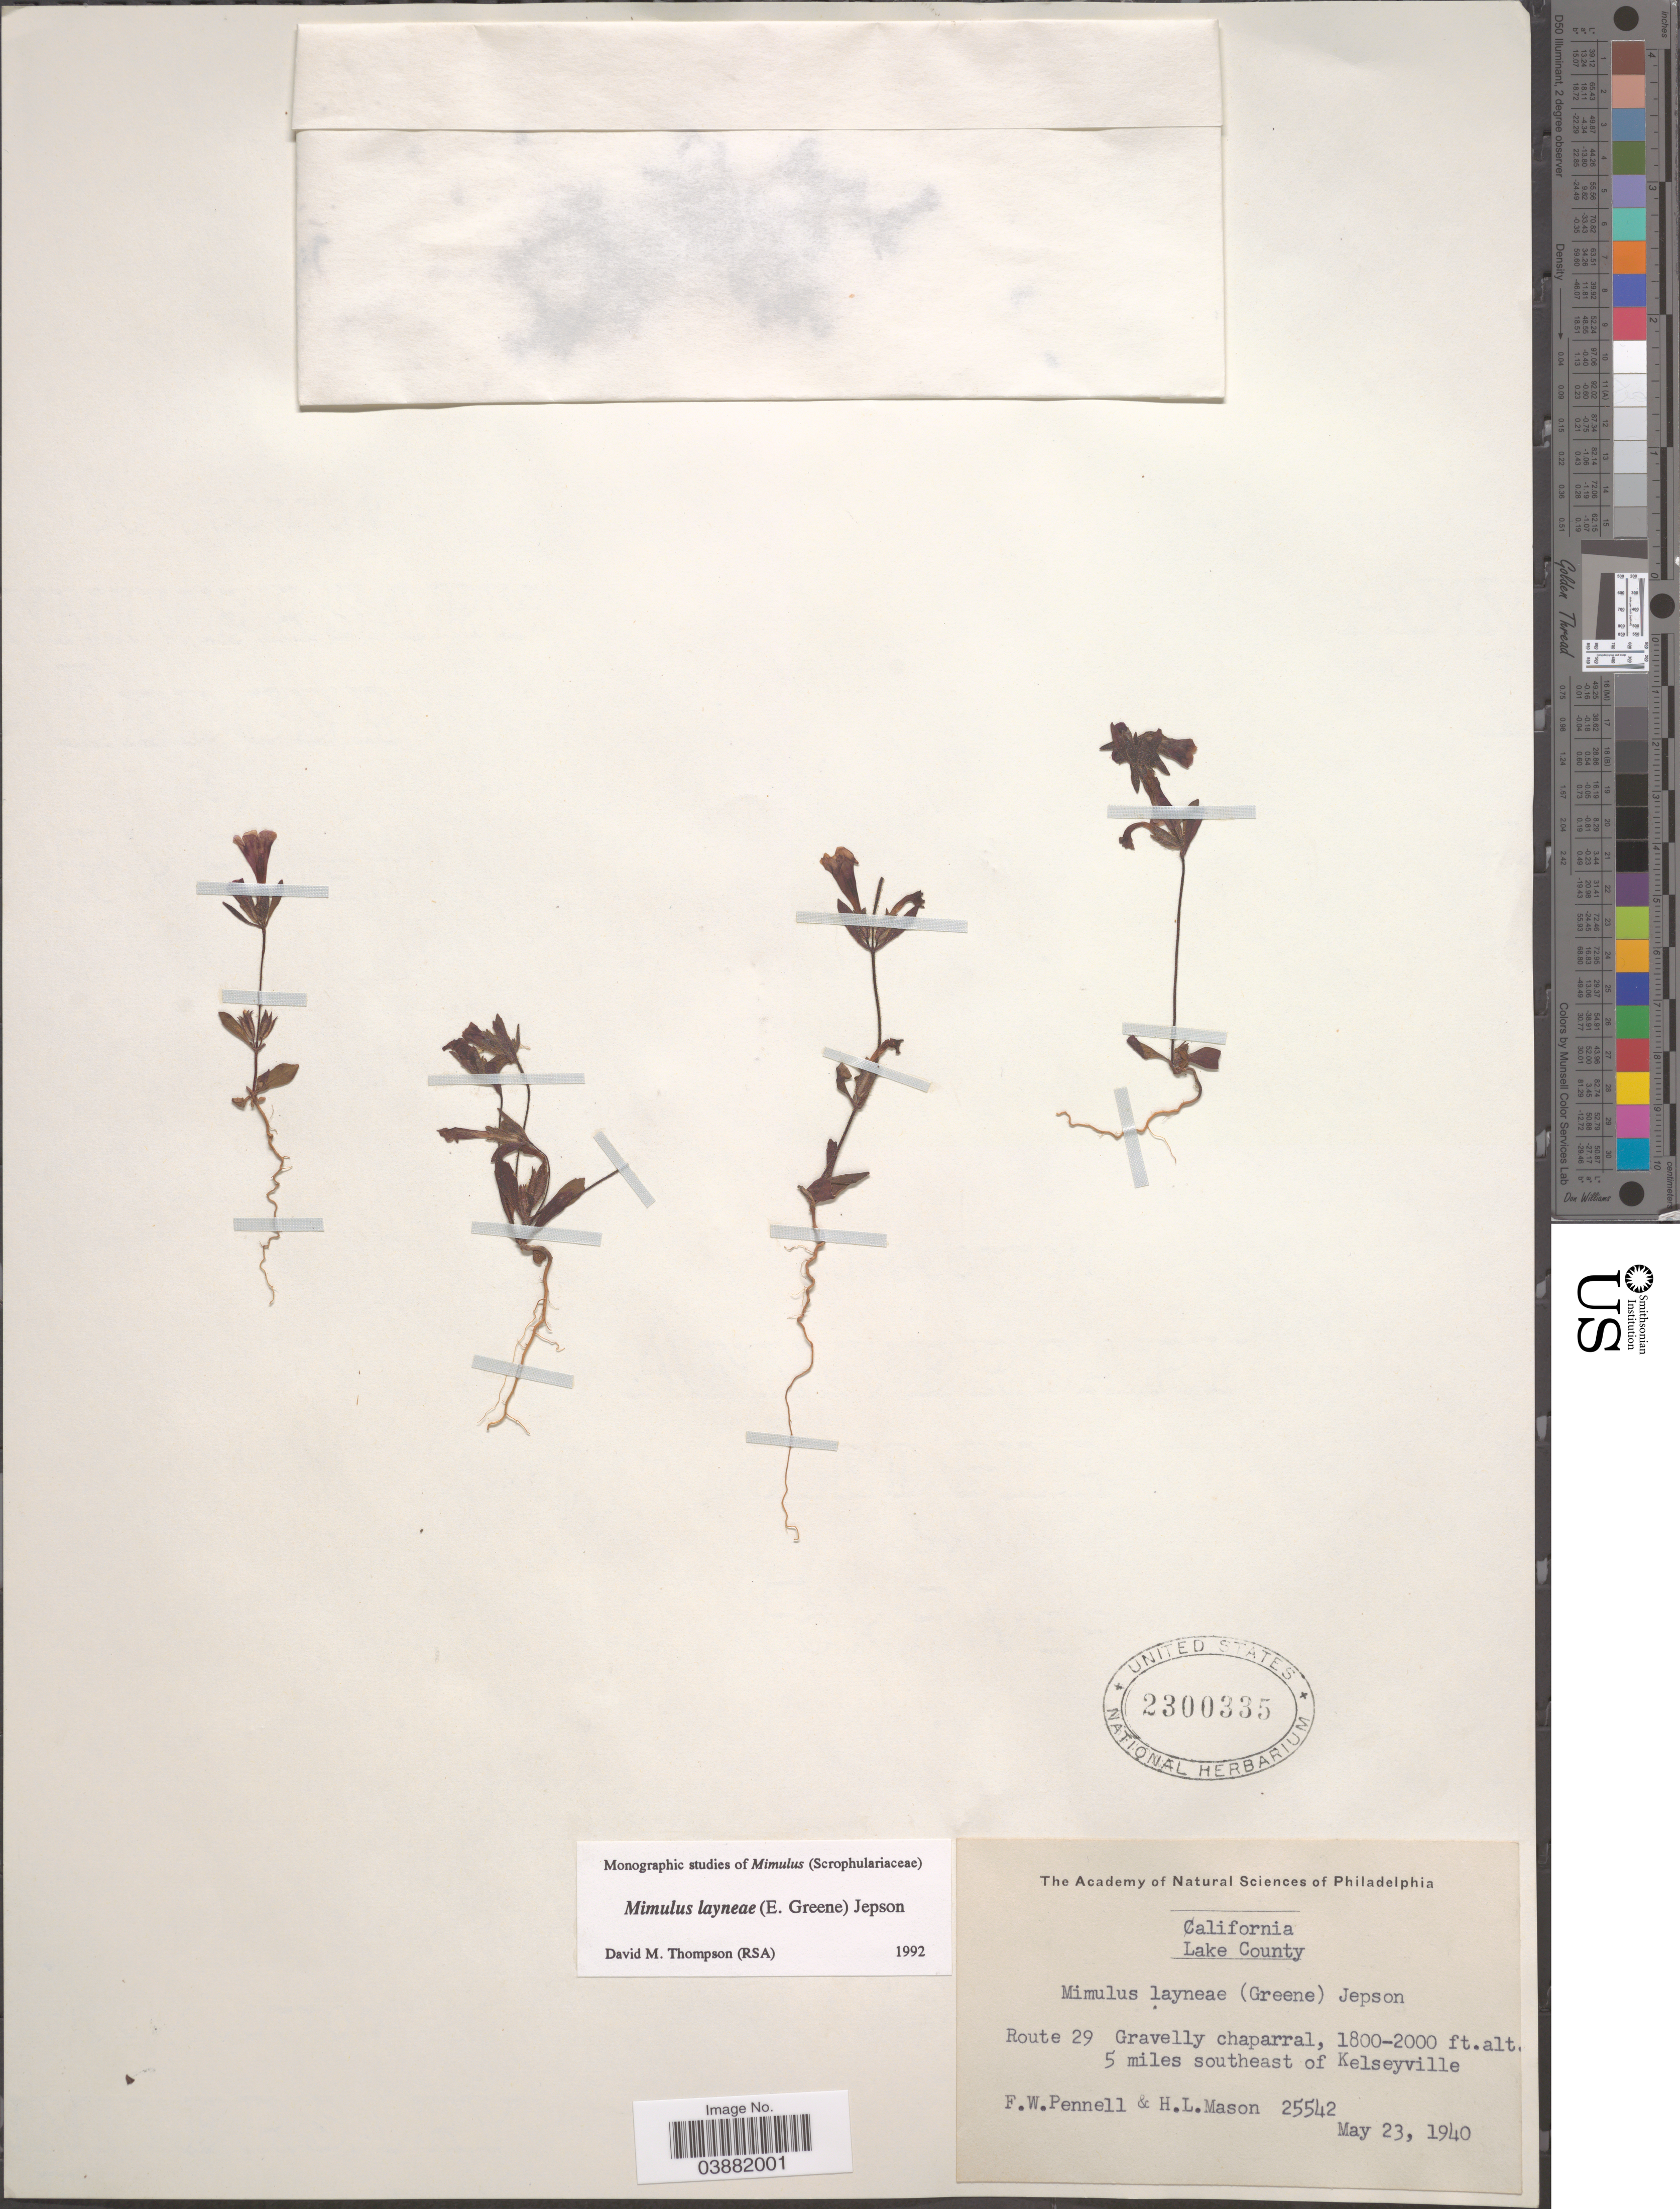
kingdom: Plantae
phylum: Tracheophyta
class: Magnoliopsida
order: Lamiales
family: Phrymaceae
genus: Mimulus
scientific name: Mimulus layneae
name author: (Greene) Jeps.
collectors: F. W. Pennell & H. L. Mason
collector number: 25542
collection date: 1940-05-23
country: United States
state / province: California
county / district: Lake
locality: Lake County. Route 29. 5 miles southeast of Kelseyville.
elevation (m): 549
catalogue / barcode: US 2300335